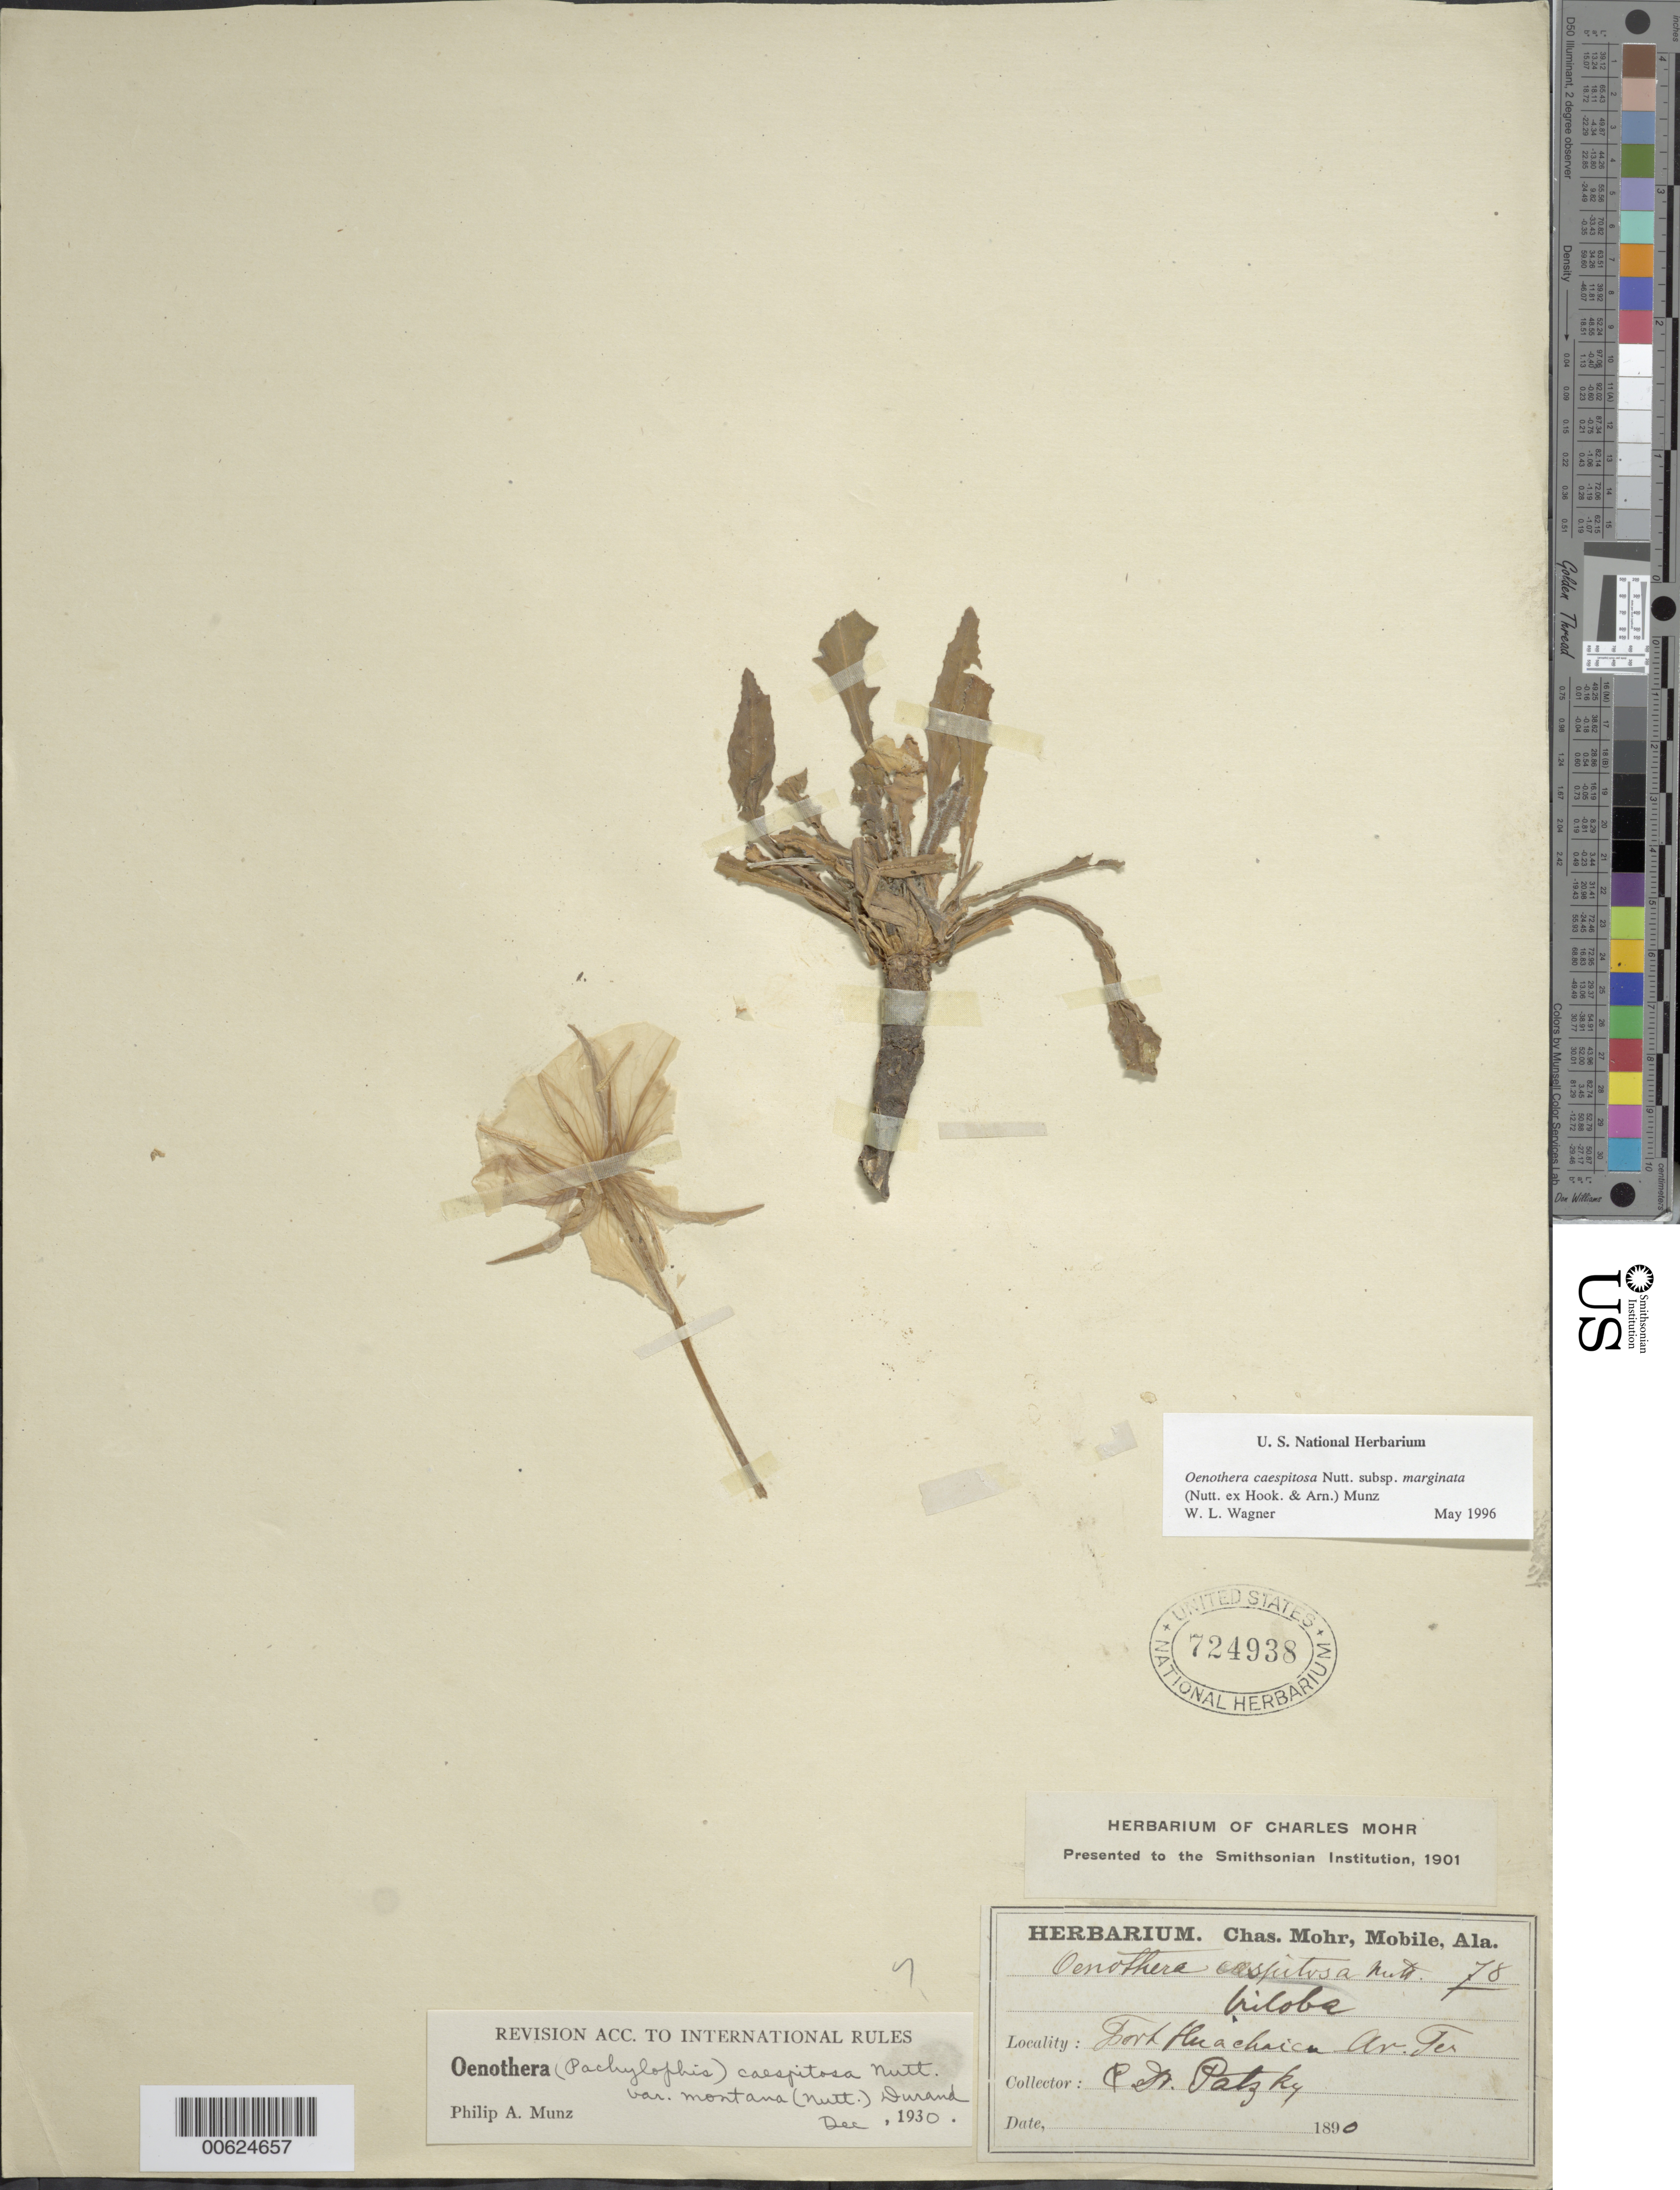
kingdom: Plantae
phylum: Tracheophyta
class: Magnoliopsida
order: Myrtales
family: Onagraceae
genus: Oenothera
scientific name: Oenothera cespitosa subsp. marginata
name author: (Nutt. ex Hook. & Arn.) Munz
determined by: Wagner, W. L., (BOT), Smithsonian Institution - National Museum of Natural History (UNITED STATES)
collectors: C. Patzky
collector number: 78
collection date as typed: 1890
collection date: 1890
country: United States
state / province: Arizona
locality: Fort Huachuca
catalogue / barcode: US 724938